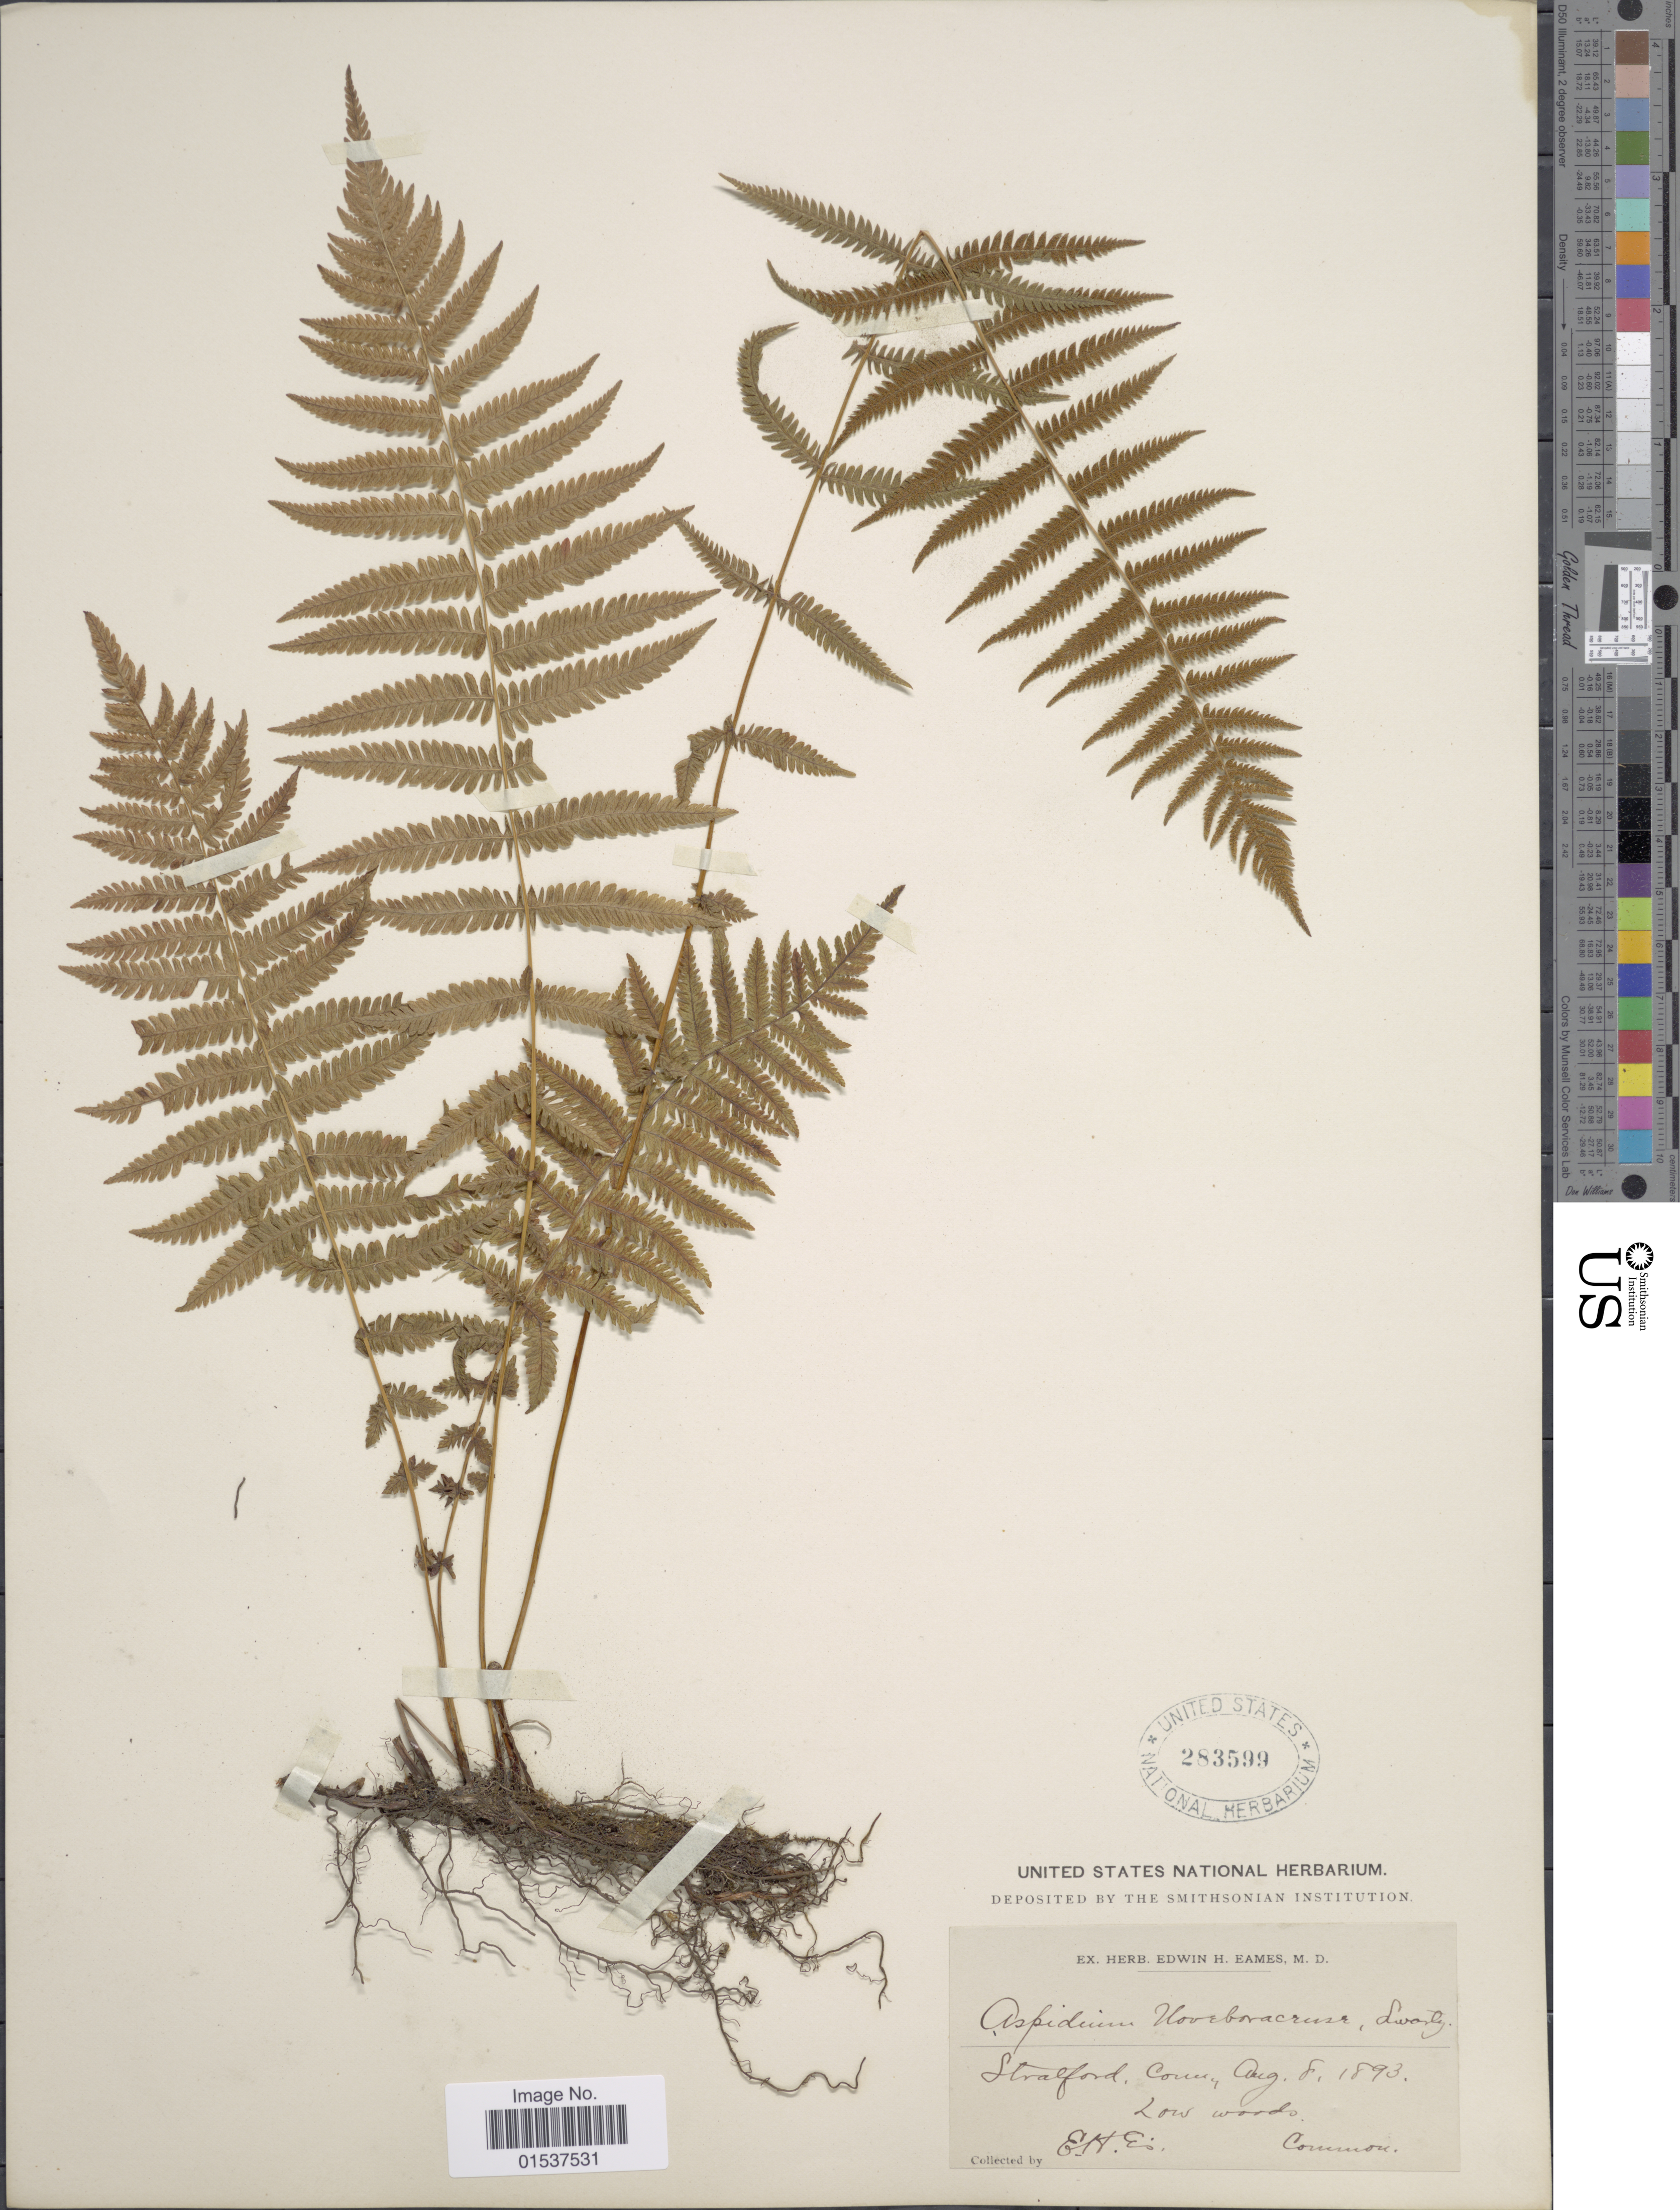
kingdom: Plantae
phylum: Tracheophyta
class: Polypodiopsida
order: Polypodiales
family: Thelypteridaceae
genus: Parathelypteris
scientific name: Parathelypteris noveboracensis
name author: (L.) Ching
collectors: E. H. Eames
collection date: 1893-08-08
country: United States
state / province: Connecticut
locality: Stralford, Conn.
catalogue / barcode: US 283599